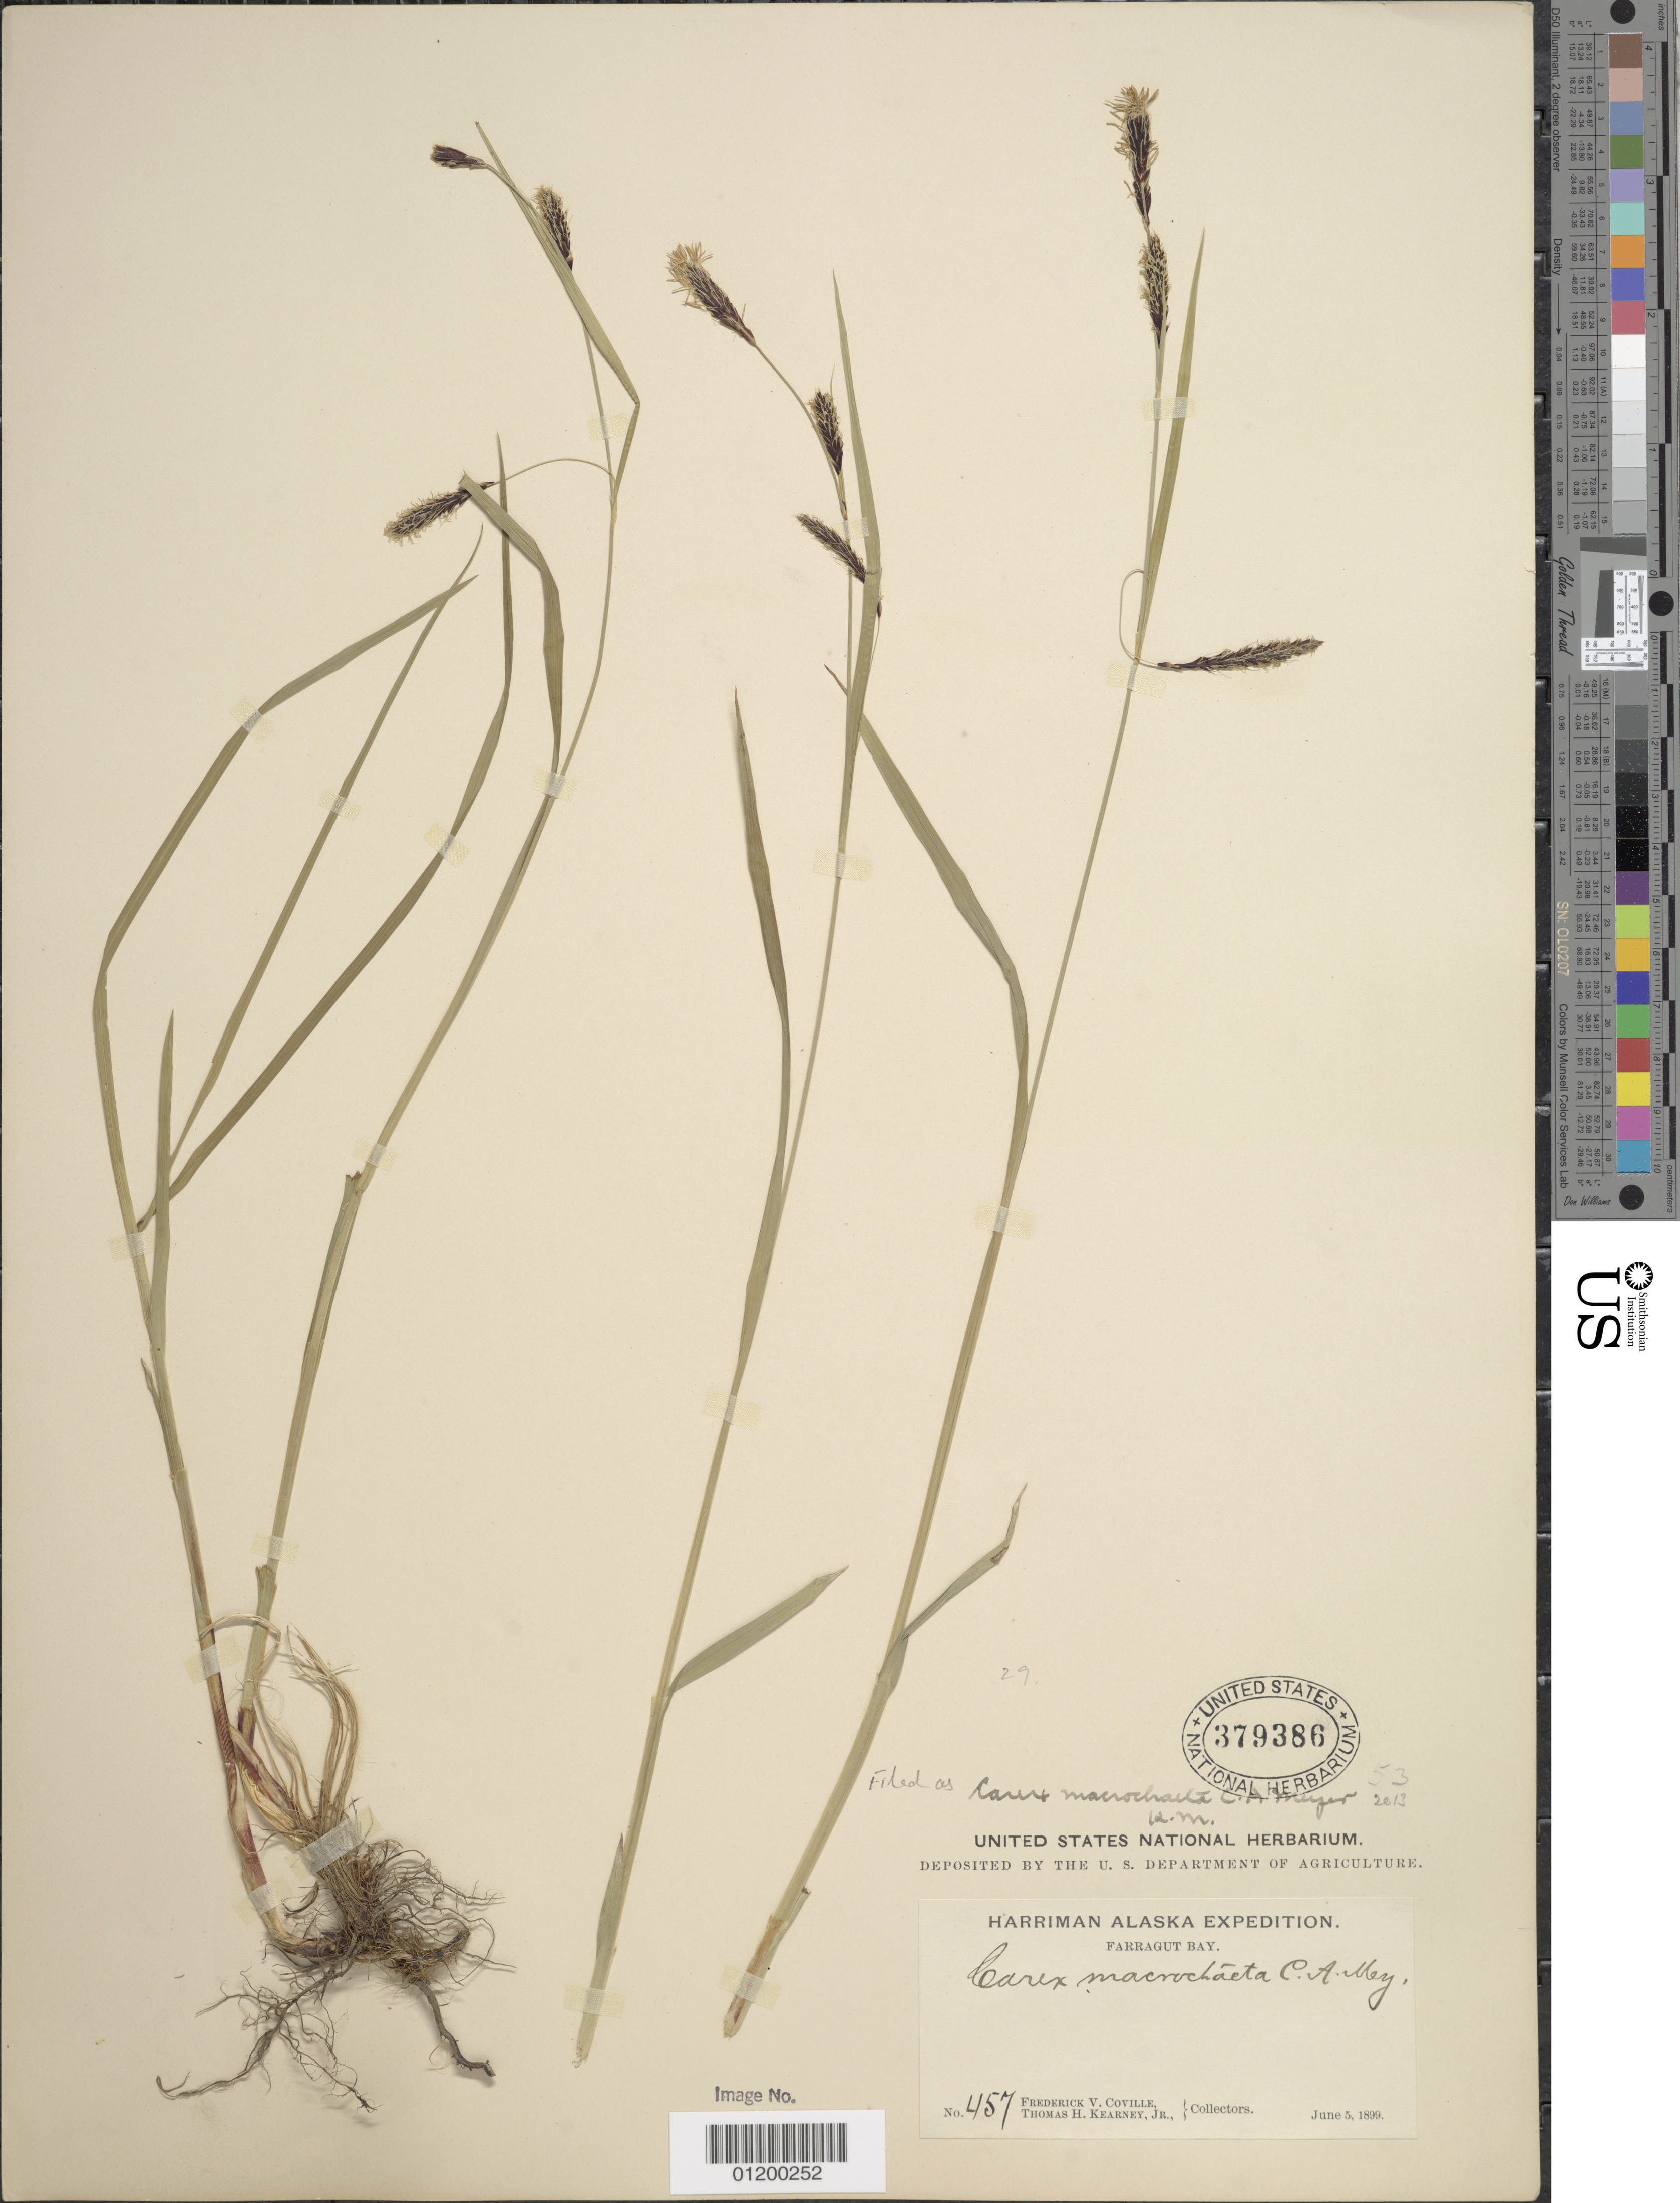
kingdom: Plantae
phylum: Tracheophyta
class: Liliopsida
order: Poales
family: Cyperaceae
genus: Carex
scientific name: Carex macrochaeta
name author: C.A. Mey.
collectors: F. V. Coville & T. H. Kearney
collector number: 457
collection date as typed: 05 Jun 1899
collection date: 1899-06-05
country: United States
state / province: Alaska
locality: Farragut Bay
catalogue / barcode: US 379386